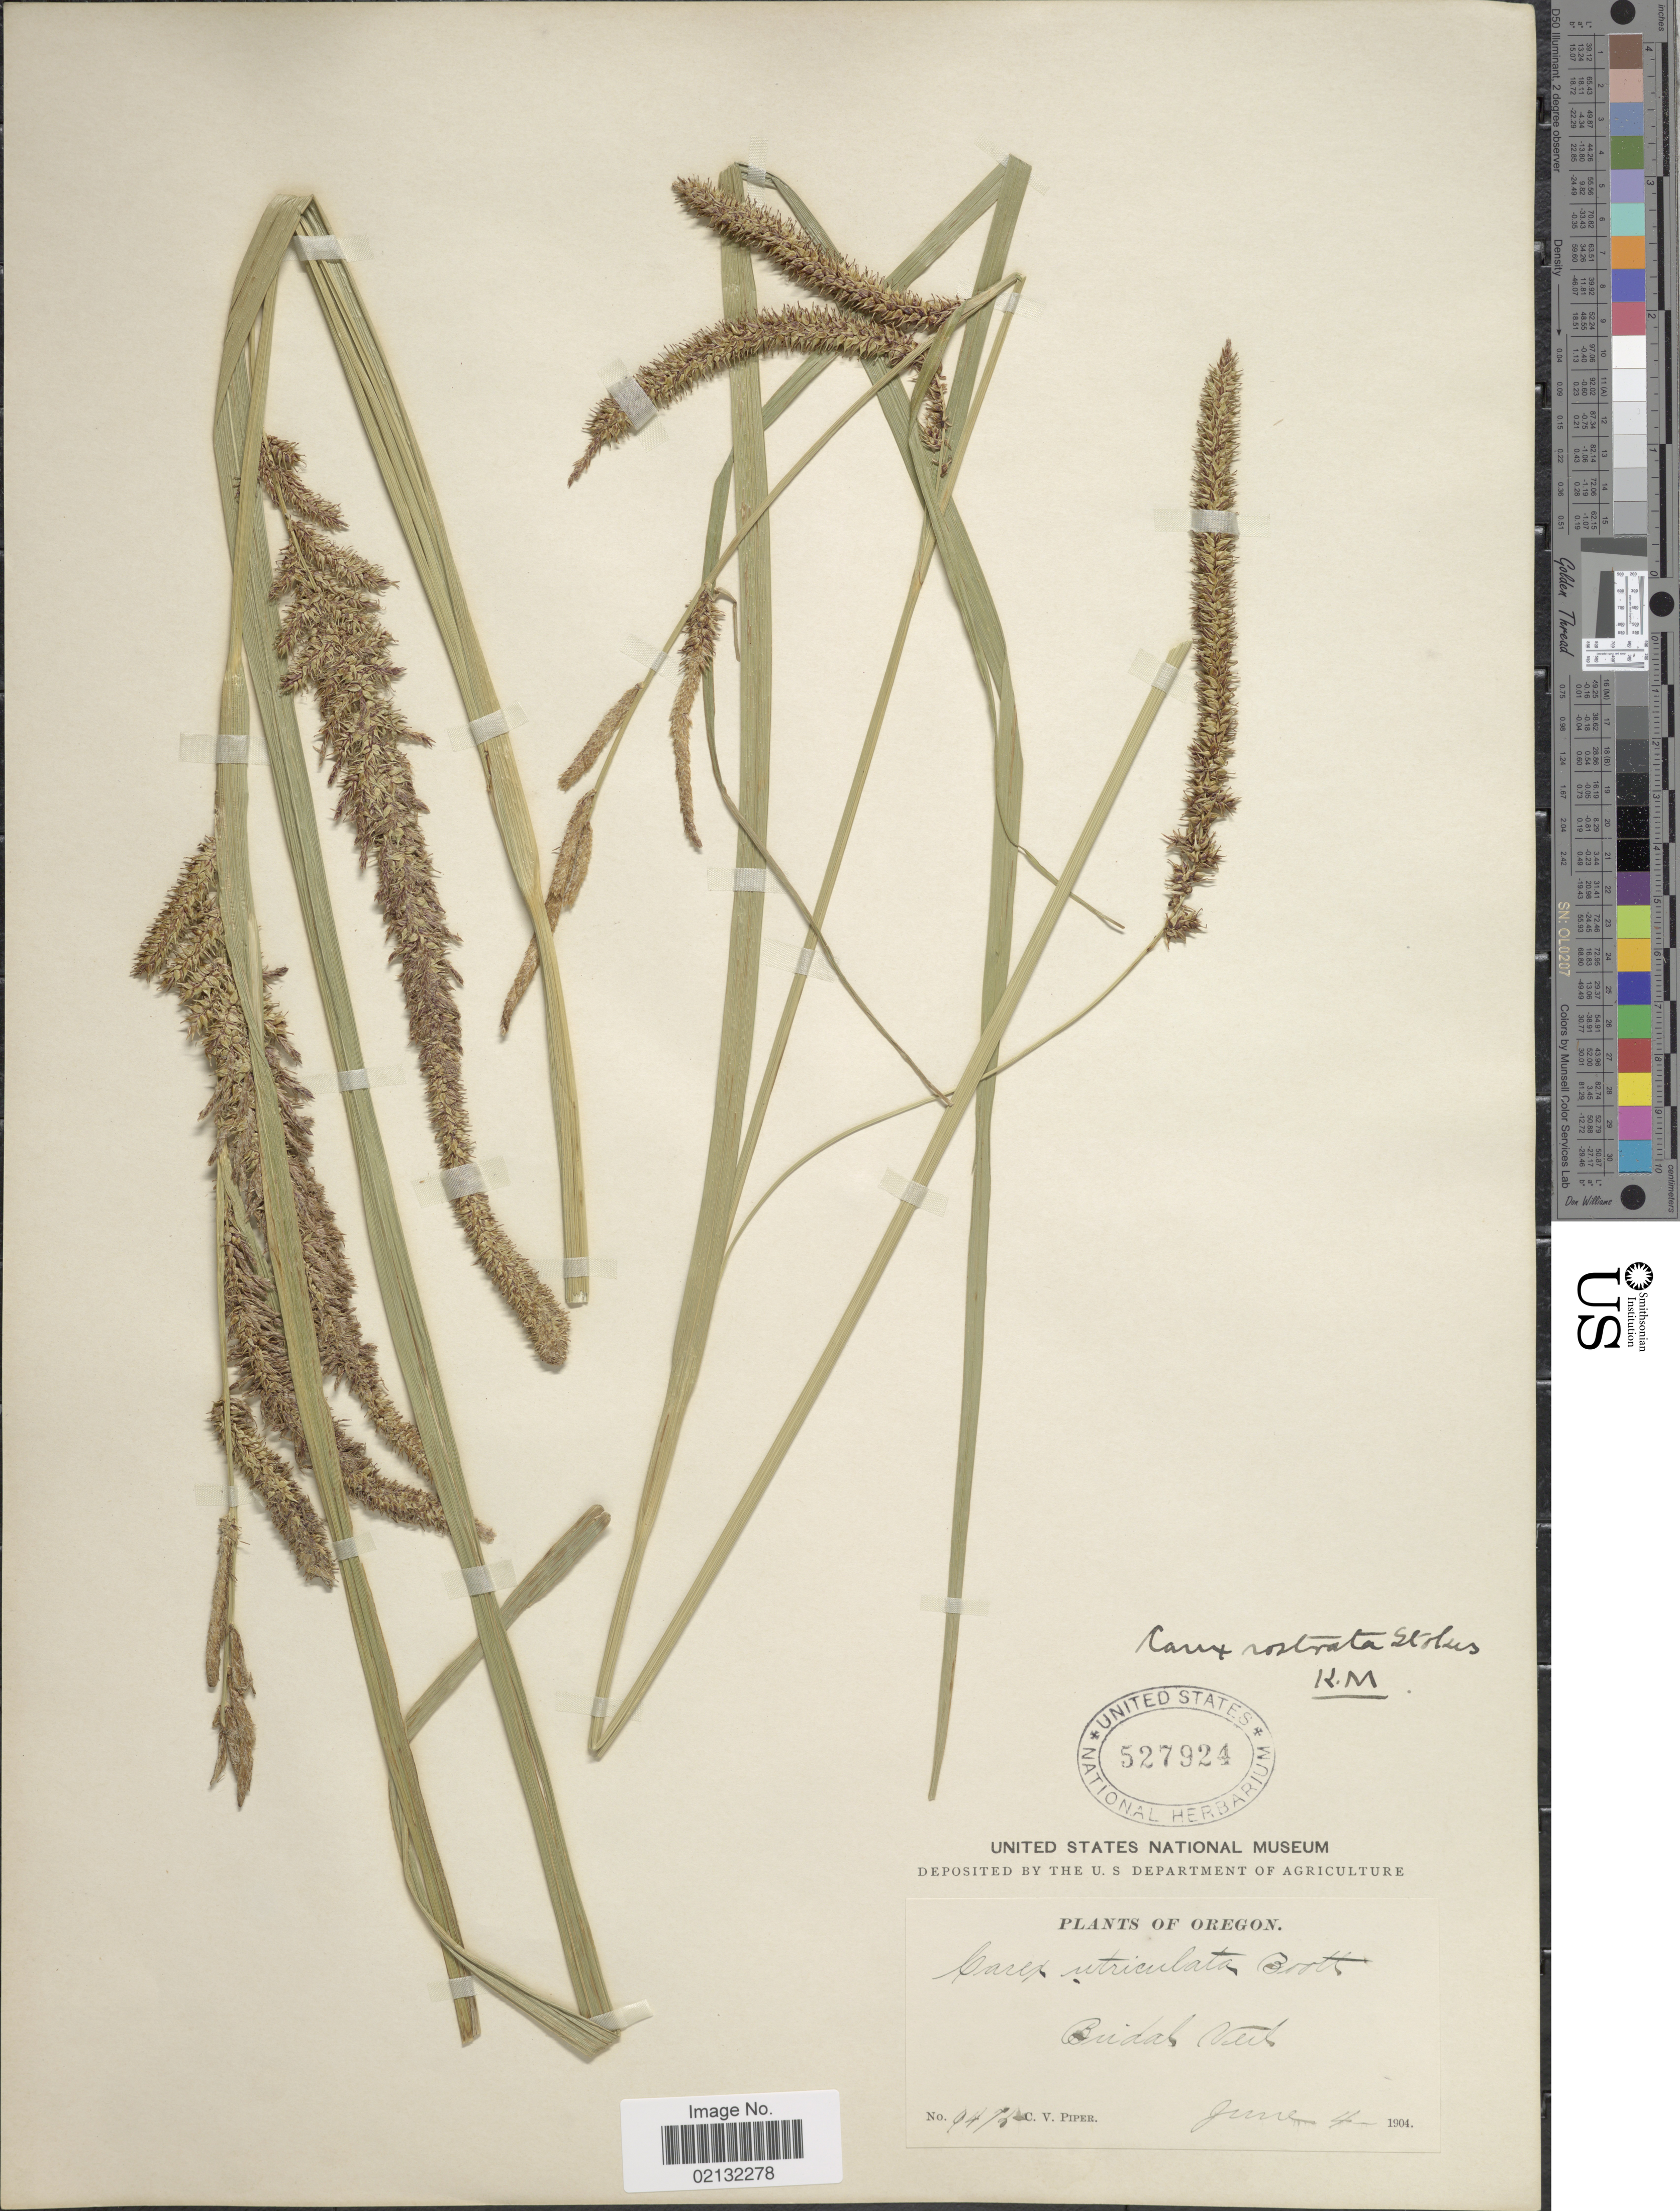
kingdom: Plantae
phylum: Tracheophyta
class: Liliopsida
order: Poales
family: Cyperaceae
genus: Carex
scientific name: Carex rostrata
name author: Stokes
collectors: C. V. Piper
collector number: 9475*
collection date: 1904-06-04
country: United States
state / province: Oregon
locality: Bridal Veil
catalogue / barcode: US 527924